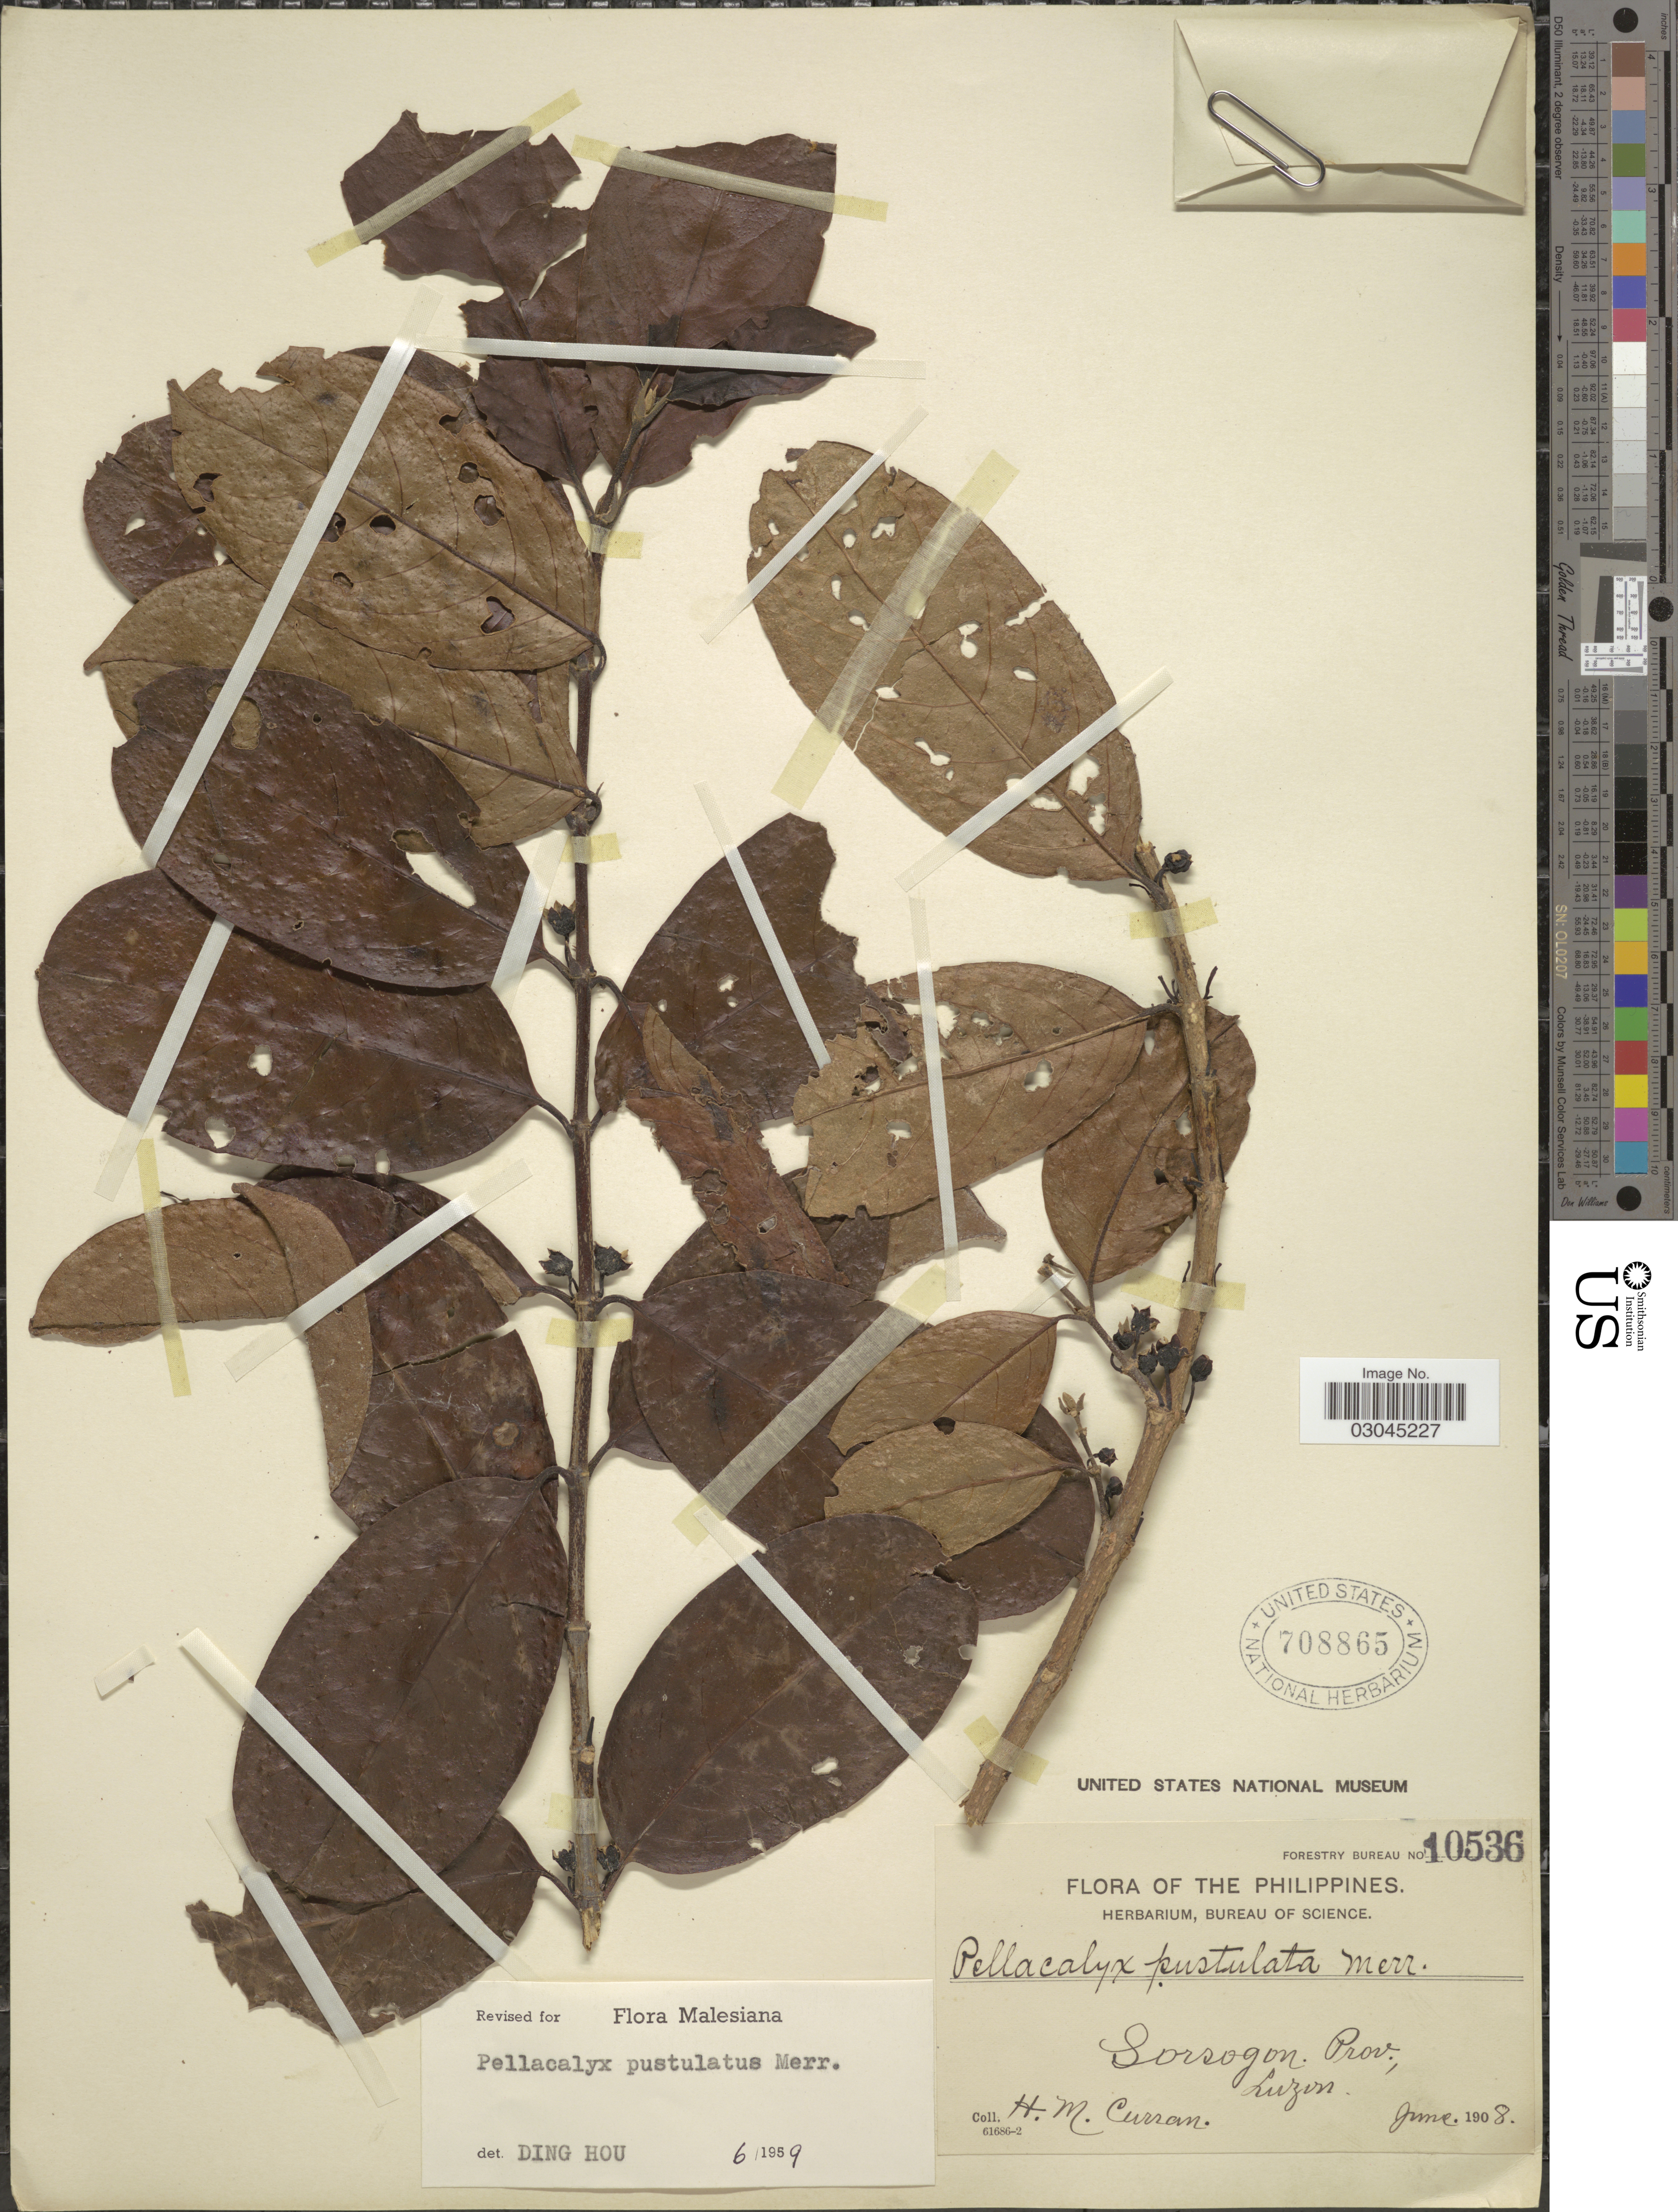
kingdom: Plantae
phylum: Tracheophyta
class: Magnoliopsida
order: Malpighiales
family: Rhizophoraceae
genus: Pellacalyx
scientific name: Pellacalyx pustulata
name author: Merr.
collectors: H. M. Curran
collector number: Forestry Bureau 10536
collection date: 1908-06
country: Philippines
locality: Sorsogon Prov., Luzon.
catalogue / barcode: US 708865